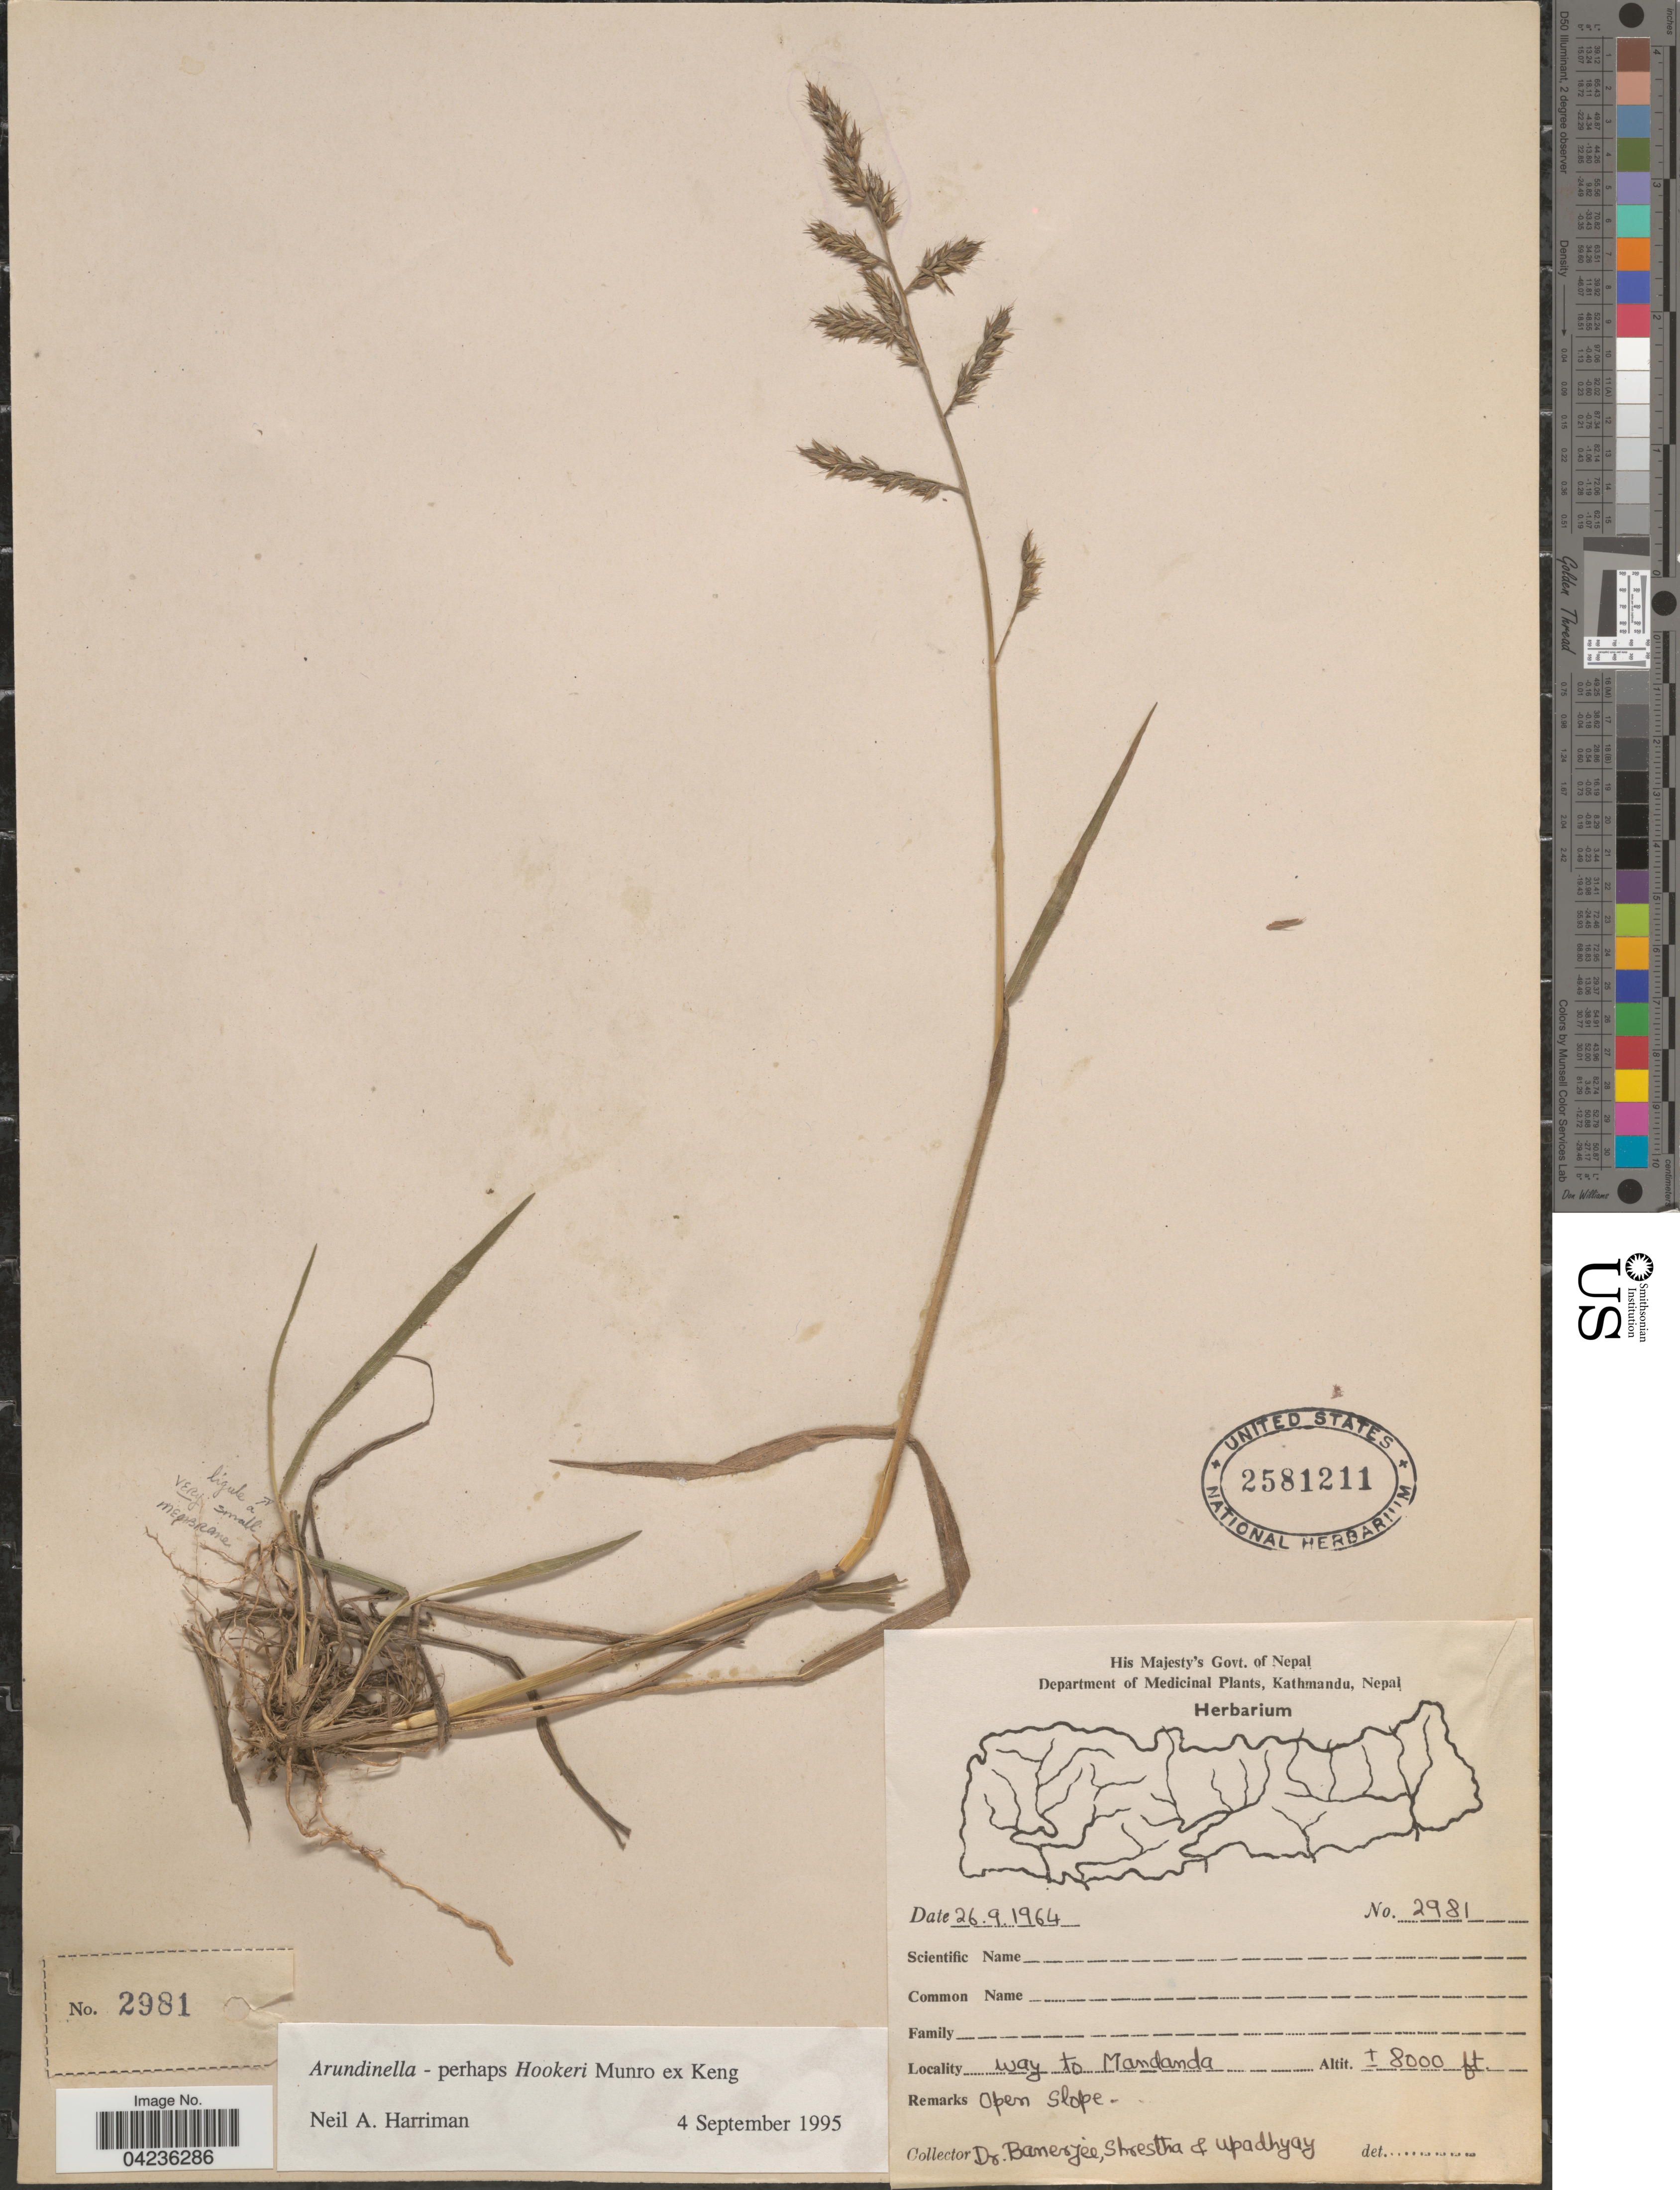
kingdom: Plantae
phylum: Tracheophyta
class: Liliopsida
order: Poales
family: Poaceae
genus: Arundinella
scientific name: Arundinella sp.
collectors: Banerjee, -. Shrestha & Upadhyay, --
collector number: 2981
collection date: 1964-09-26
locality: Way to Mandanda.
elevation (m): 2438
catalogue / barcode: US 2581211